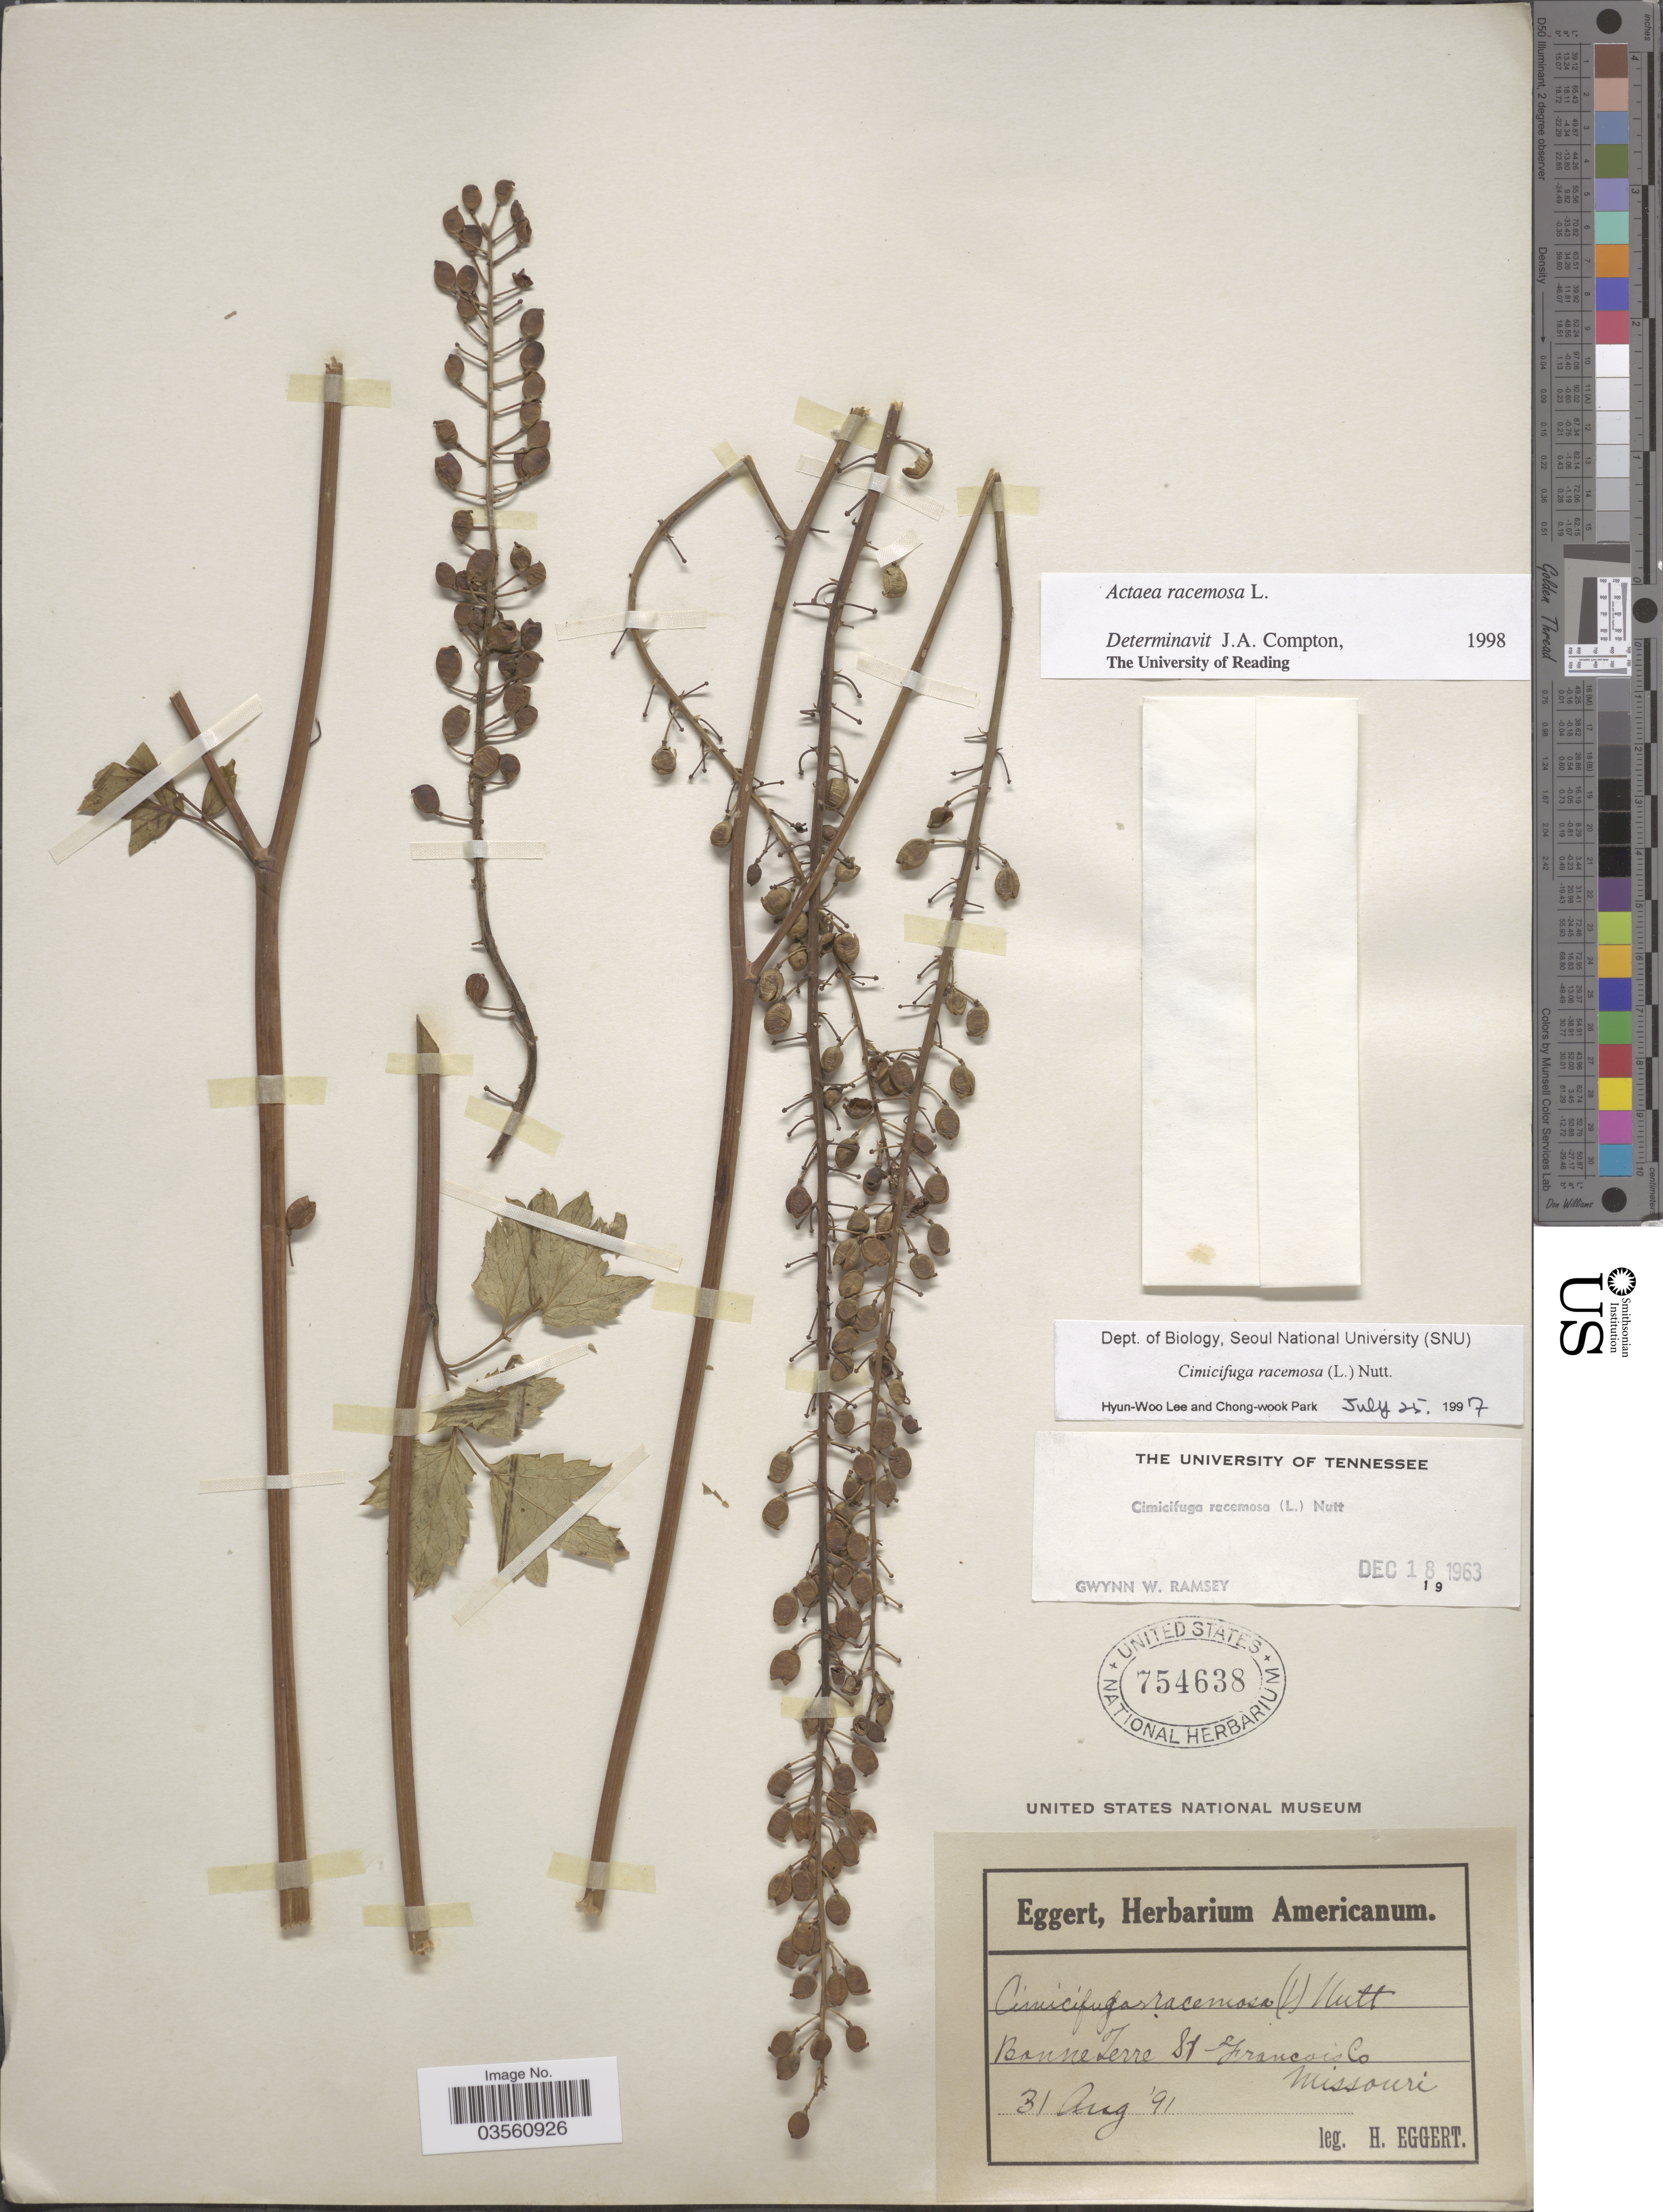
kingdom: Plantae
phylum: Tracheophyta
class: Magnoliopsida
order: Ranunculales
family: Ranunculaceae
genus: Actaea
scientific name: Actaea racemosa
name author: L.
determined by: Compton, J. A.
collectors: H. Eggert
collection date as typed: Transcribed d/m/y: 31/8/91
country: United States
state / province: Missouri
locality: Bonne Terre St-Francois Co.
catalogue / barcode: US 754638